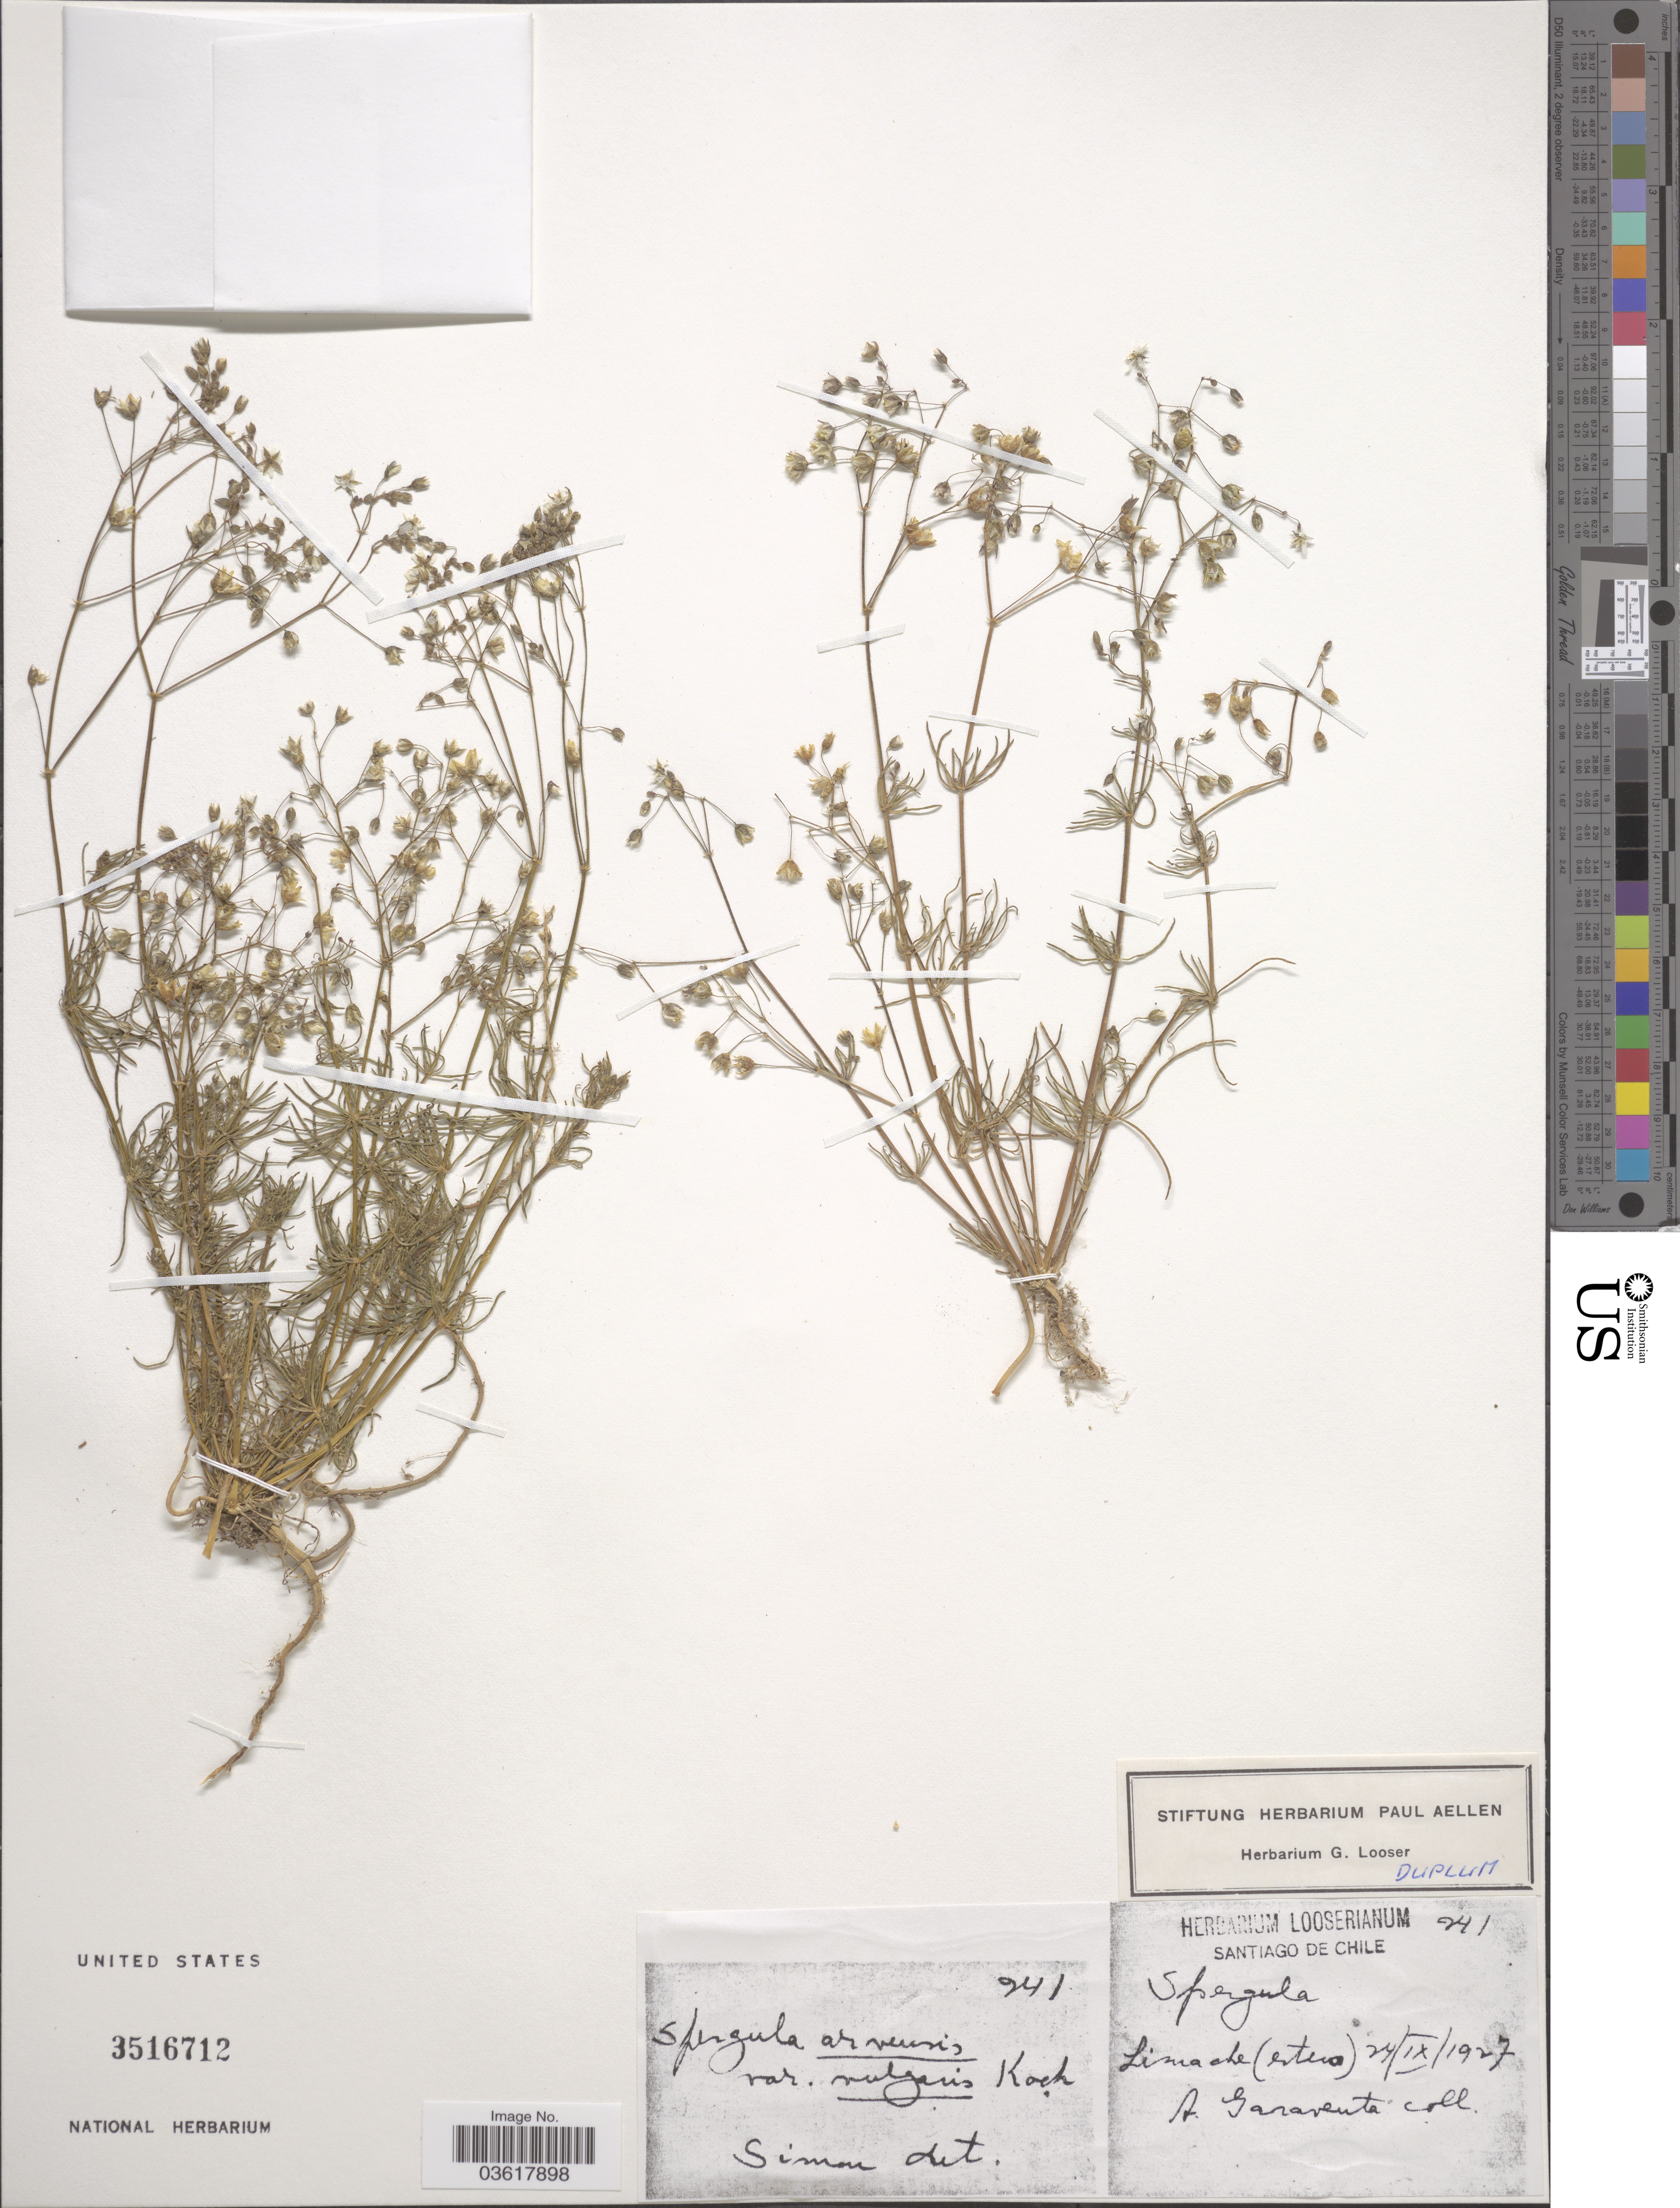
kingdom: Plantae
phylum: Tracheophyta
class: Magnoliopsida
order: Caryophyllales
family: Caryophyllaceae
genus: Spergula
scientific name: Spergula arvensis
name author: L.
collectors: A. Garaventa H.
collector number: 241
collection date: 1927-09-24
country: Chile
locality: Limache (Estero).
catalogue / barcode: US 3516712